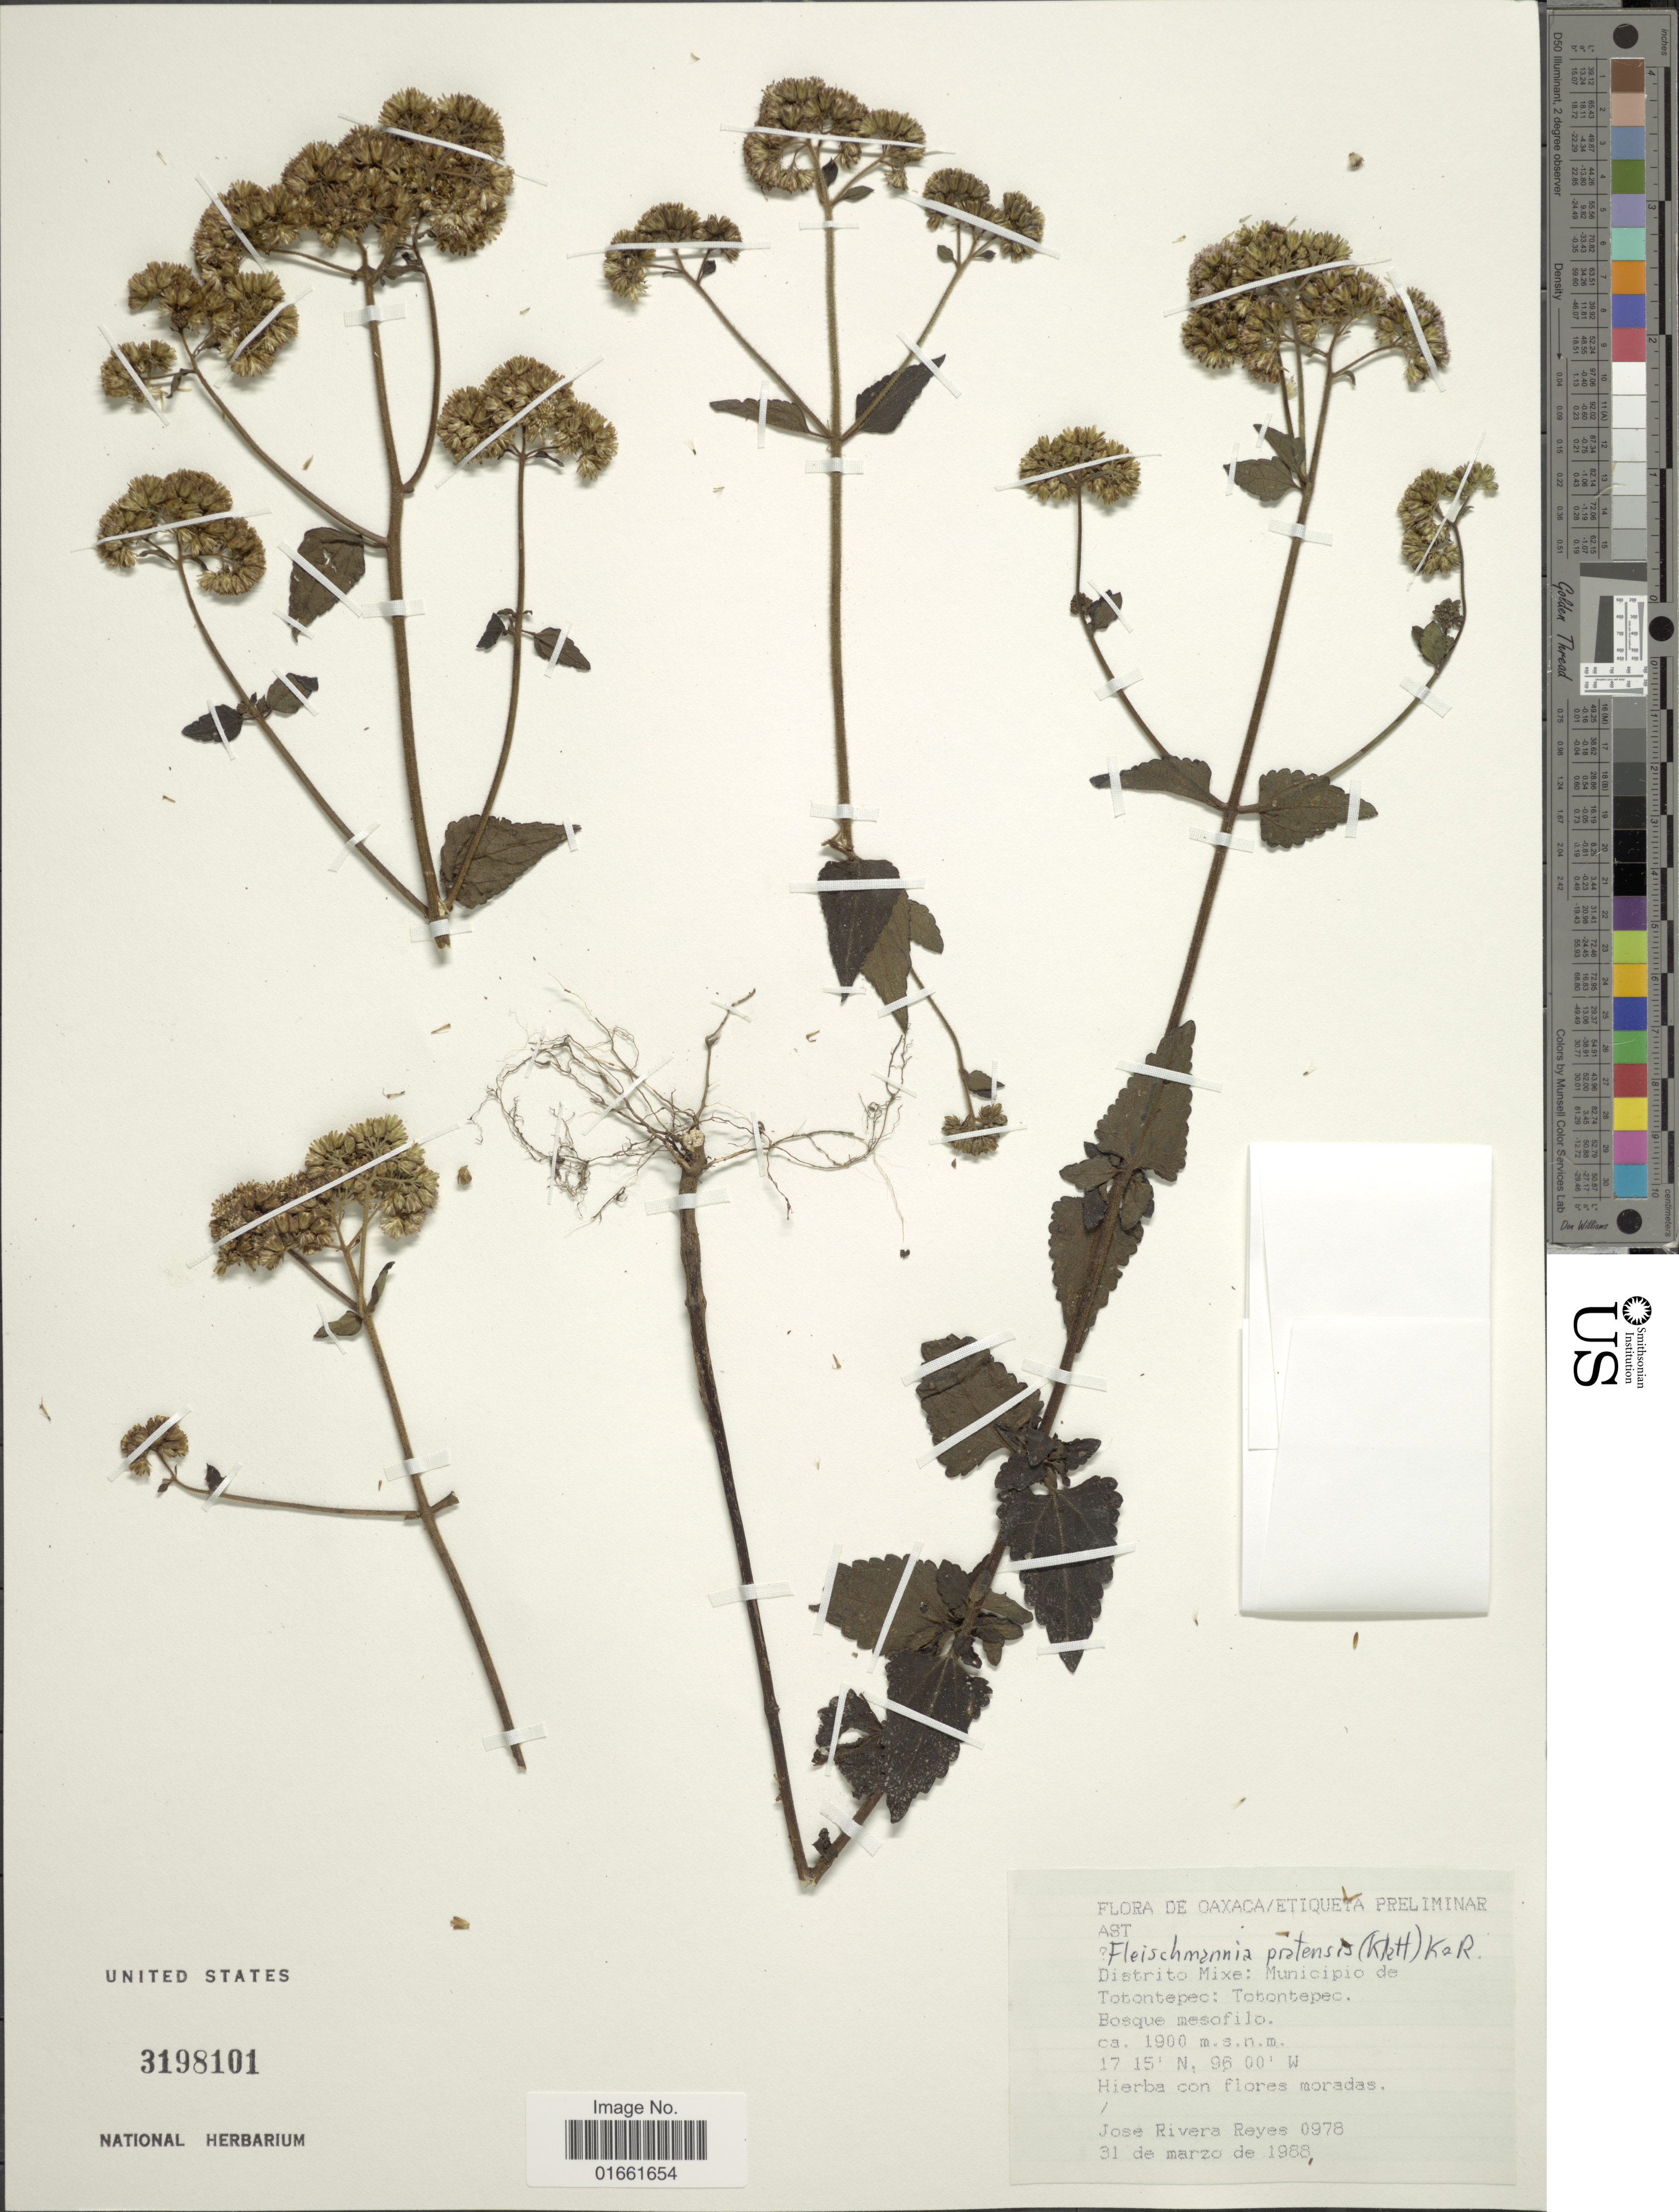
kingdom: Plantae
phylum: Tracheophyta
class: Magnoliopsida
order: Asterales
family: Asteraceae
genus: Fleischmannia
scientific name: Fleischmannia pratensis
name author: (Klatt) R.M. King & H. Rob.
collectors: J. Reyes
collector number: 978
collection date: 1988-03-31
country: Mexico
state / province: Oaxaca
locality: Distrito Mixa: Municipio de Totontepec, Totontepec, Bosque mesofilo.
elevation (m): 1900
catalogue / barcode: US 3198101